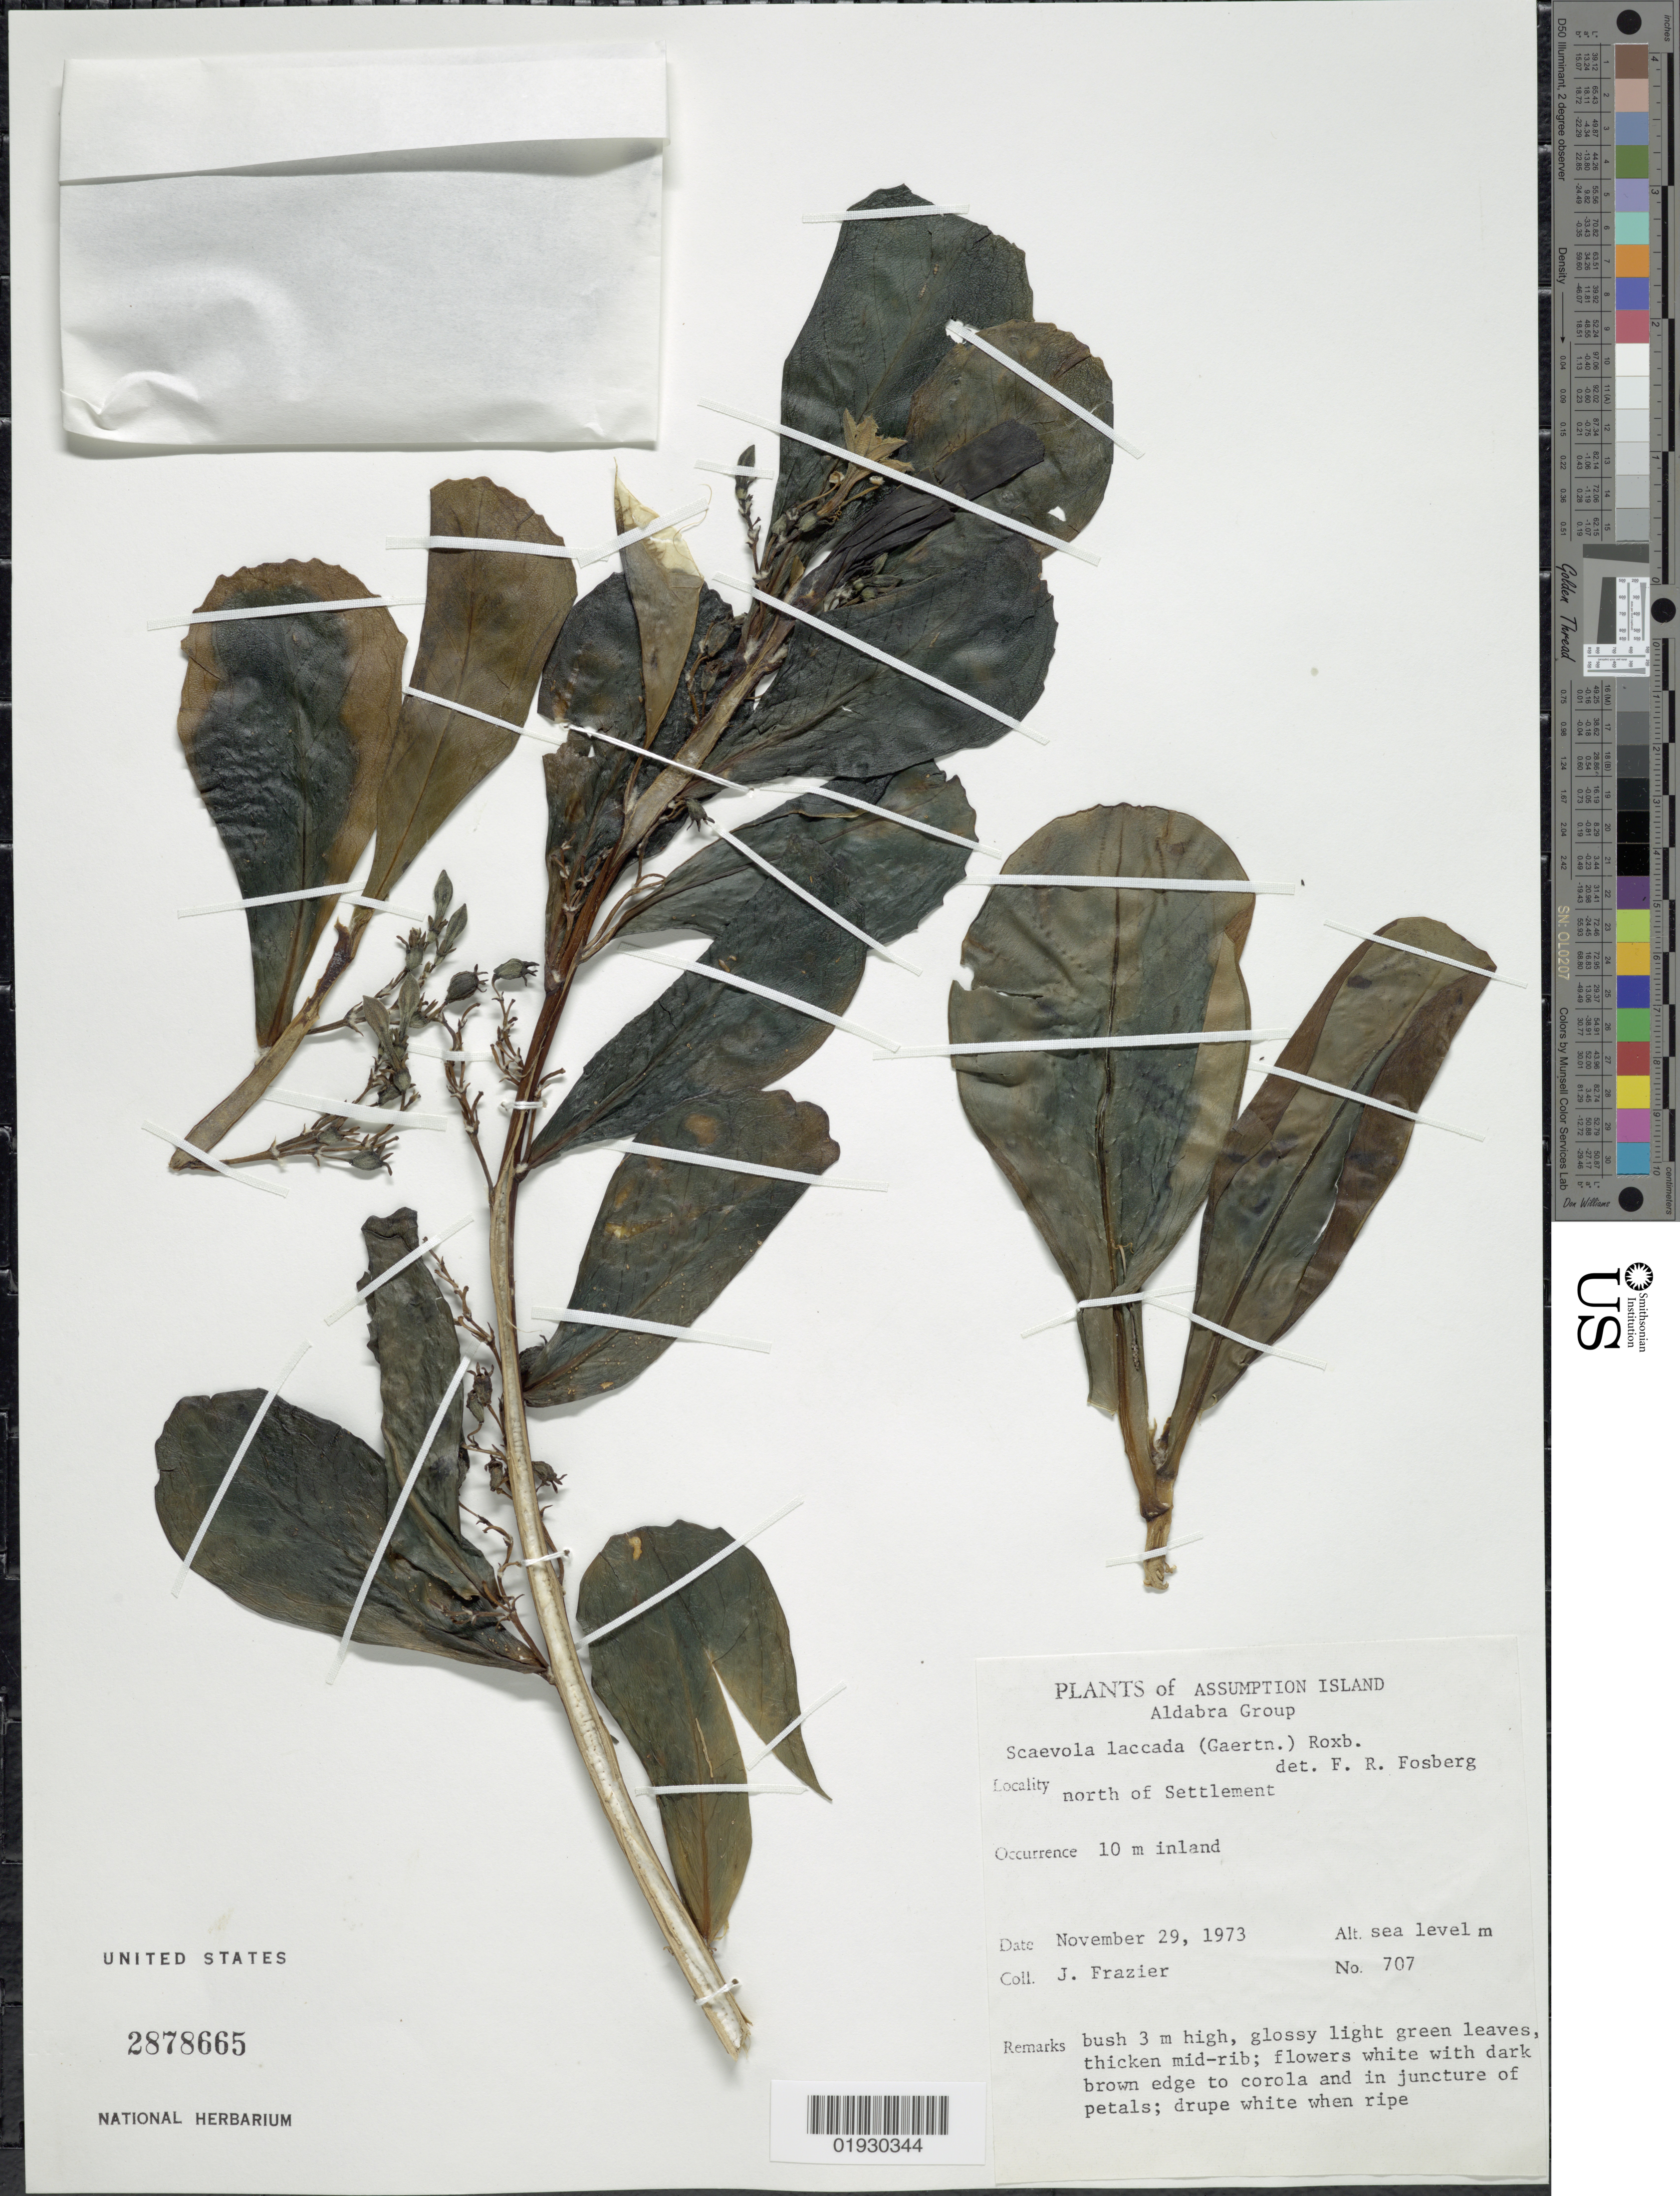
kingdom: Plantae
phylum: Tracheophyta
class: Magnoliopsida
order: Asterales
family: Goodeniaceae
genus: Scaevola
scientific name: Scaevola taccada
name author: (Gaertn.) Roxb.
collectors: J. Frazier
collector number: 707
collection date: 1973-11-29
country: Seychelles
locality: Assumption Island. Adabra Group. North of Settlement.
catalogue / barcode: US 2878665